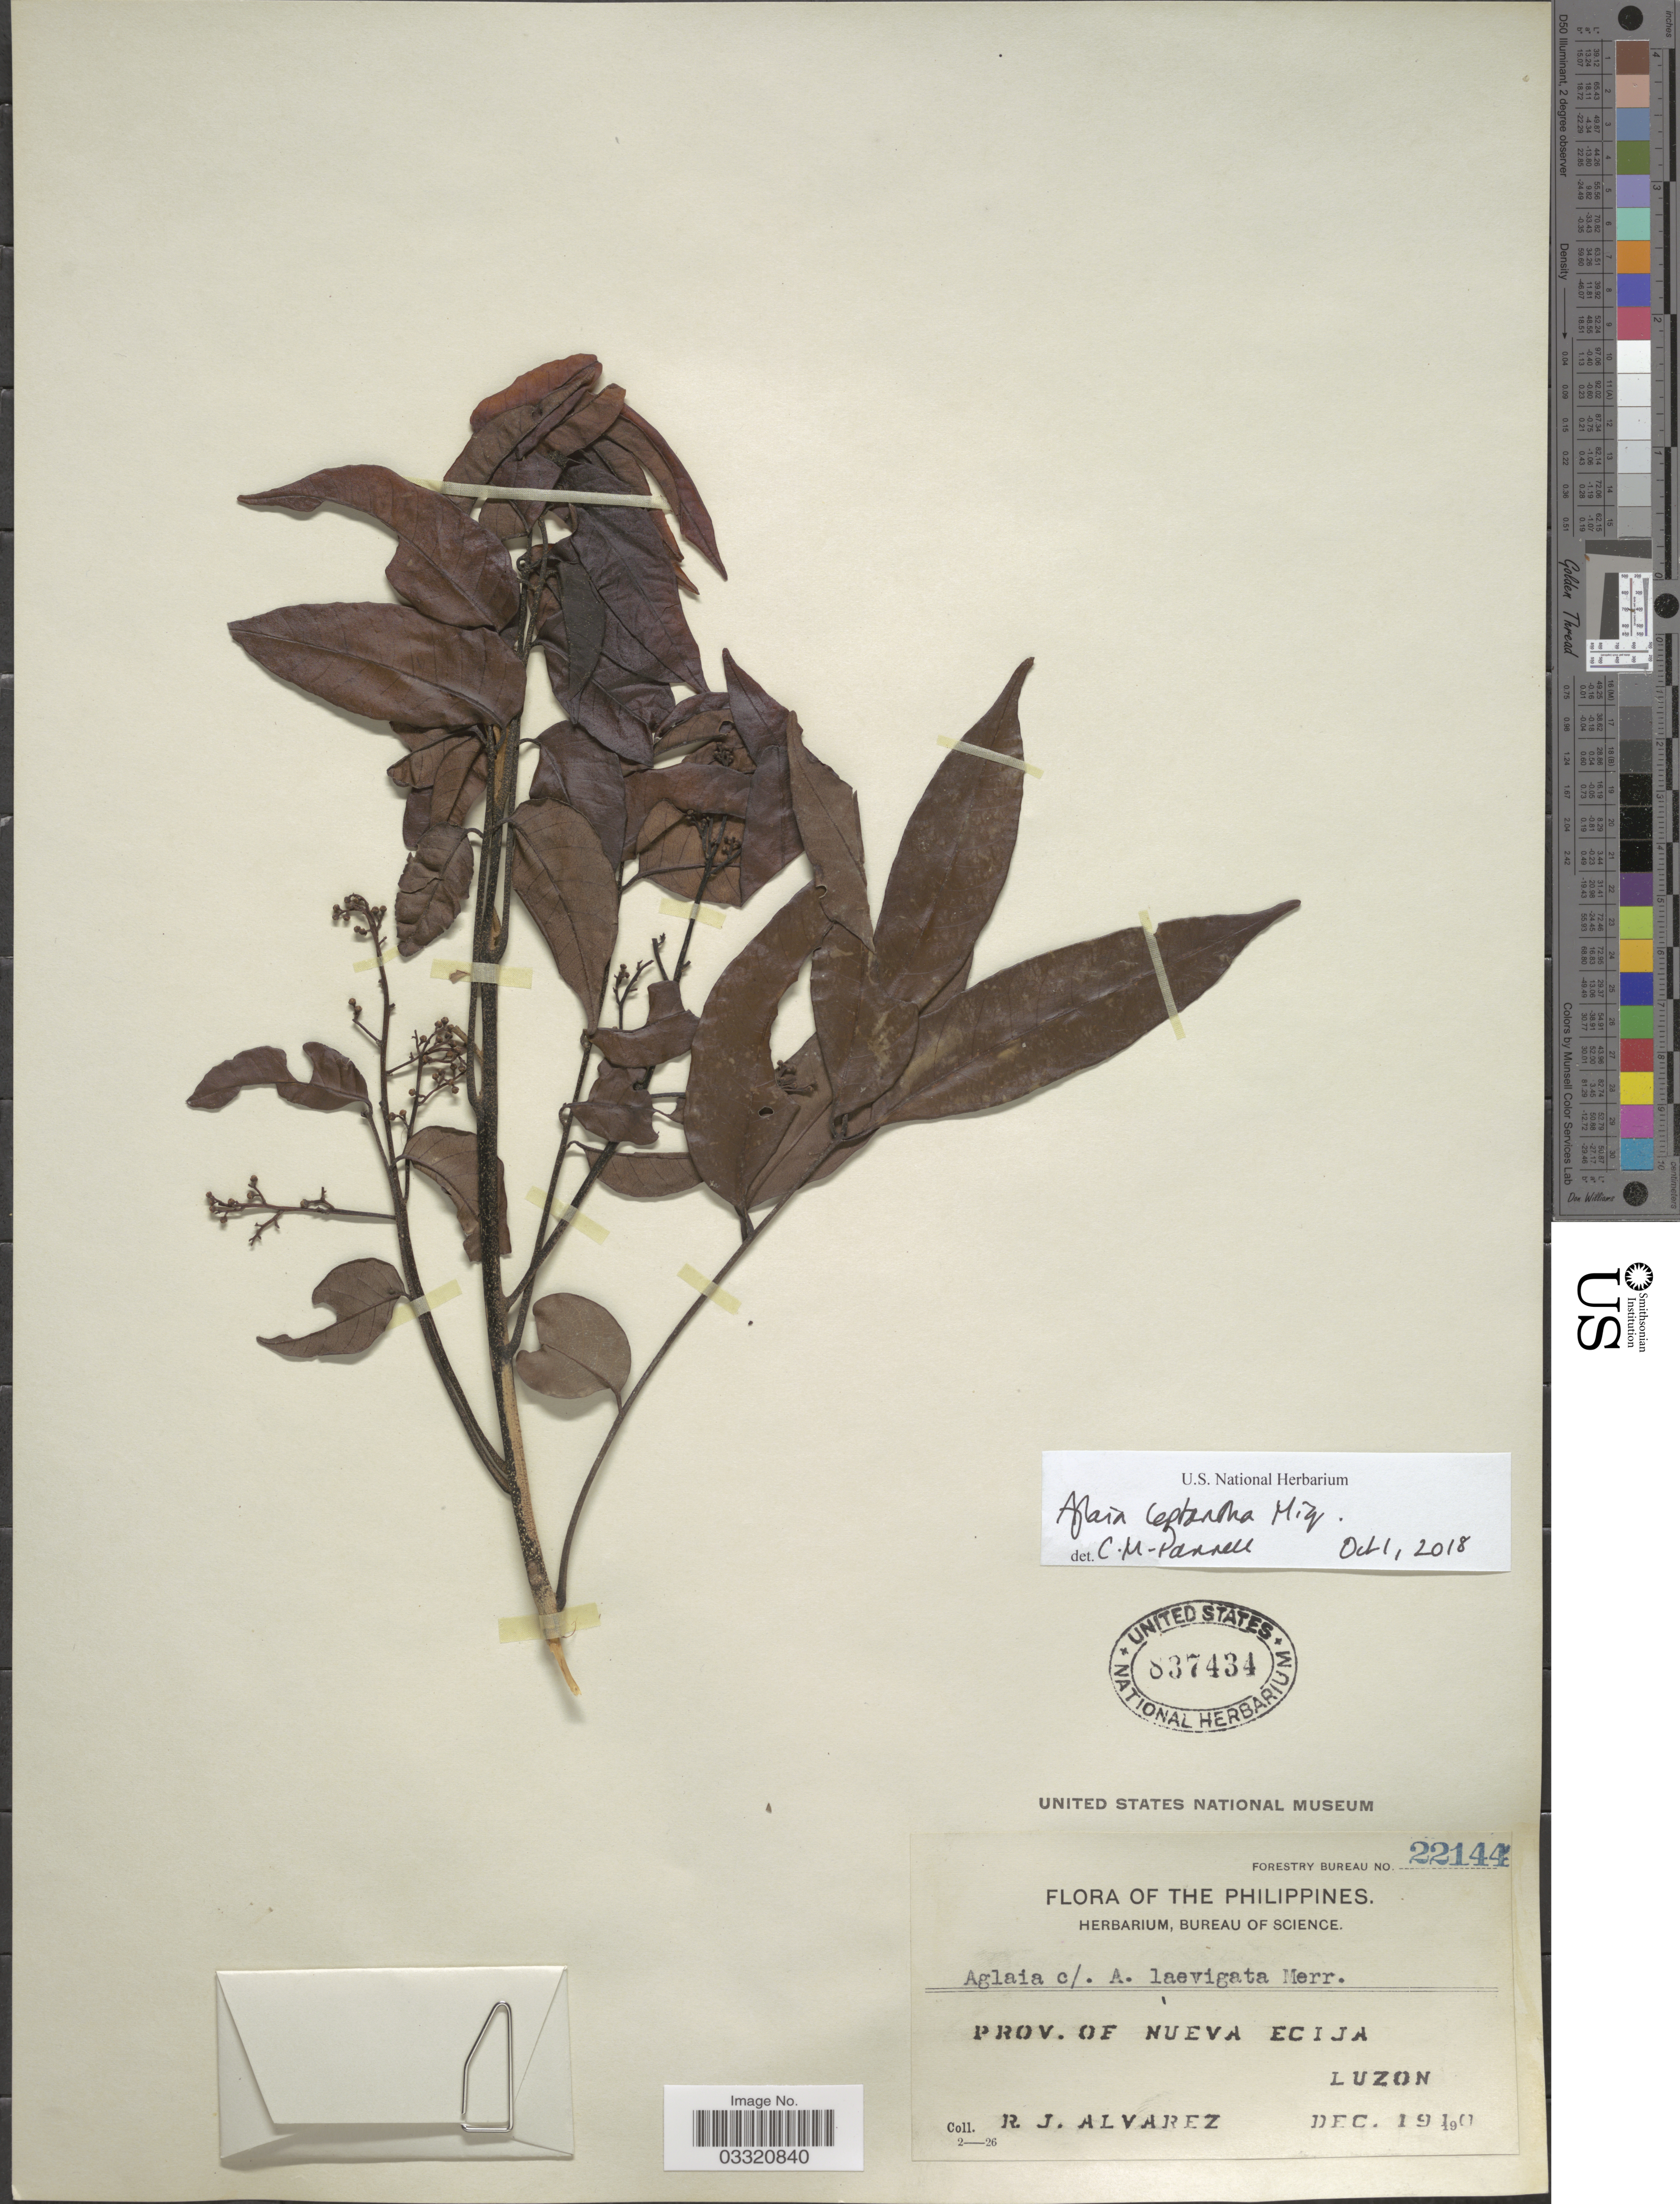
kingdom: Plantae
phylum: Tracheophyta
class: Magnoliopsida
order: Sapindales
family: Meliaceae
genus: Aglaia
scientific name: Aglaia leptantha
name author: Miq.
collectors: R. Alvarez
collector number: Forestry Bureau 22144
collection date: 1910-12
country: Philippines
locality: Prov. of Nueva Ecija, Luzon.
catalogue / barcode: US 837434